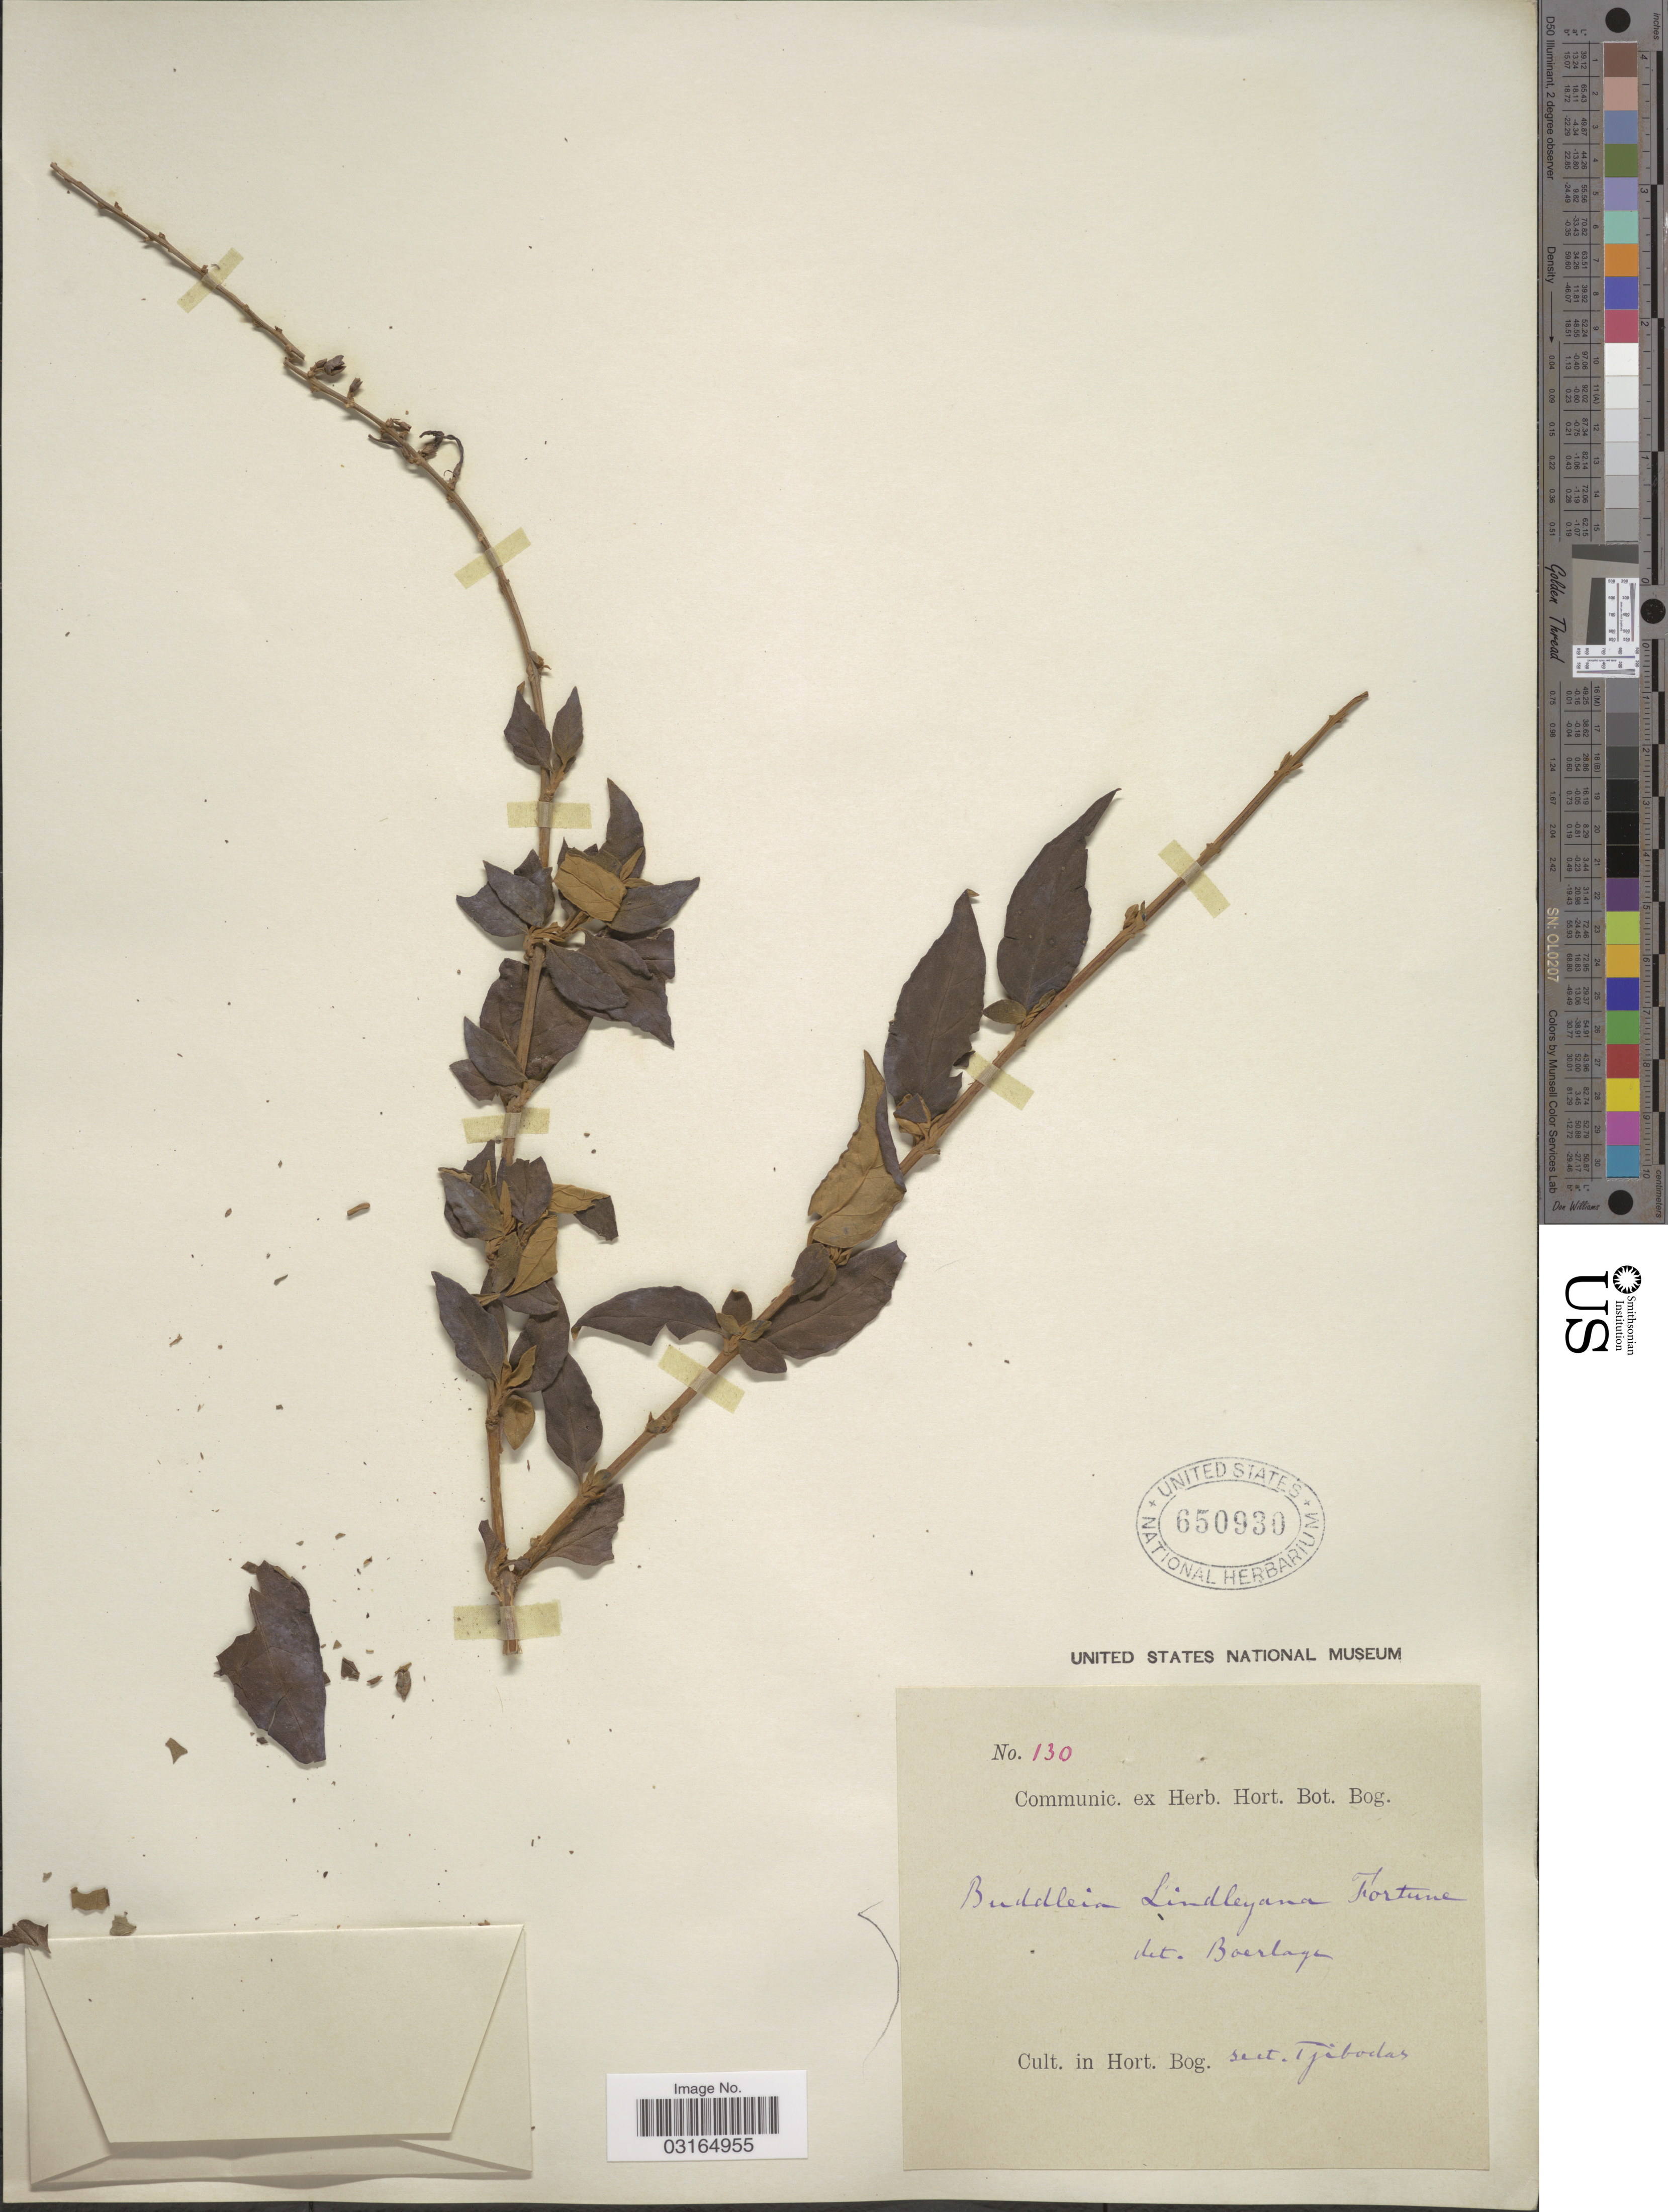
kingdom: Plantae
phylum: Tracheophyta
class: Magnoliopsida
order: Lamiales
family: Scrophulariaceae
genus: Buddleja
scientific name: Buddleja lindleyana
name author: Fortune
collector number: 130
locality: Cult. in Hort. Bog. sect. Tjibodas.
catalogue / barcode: US 650930